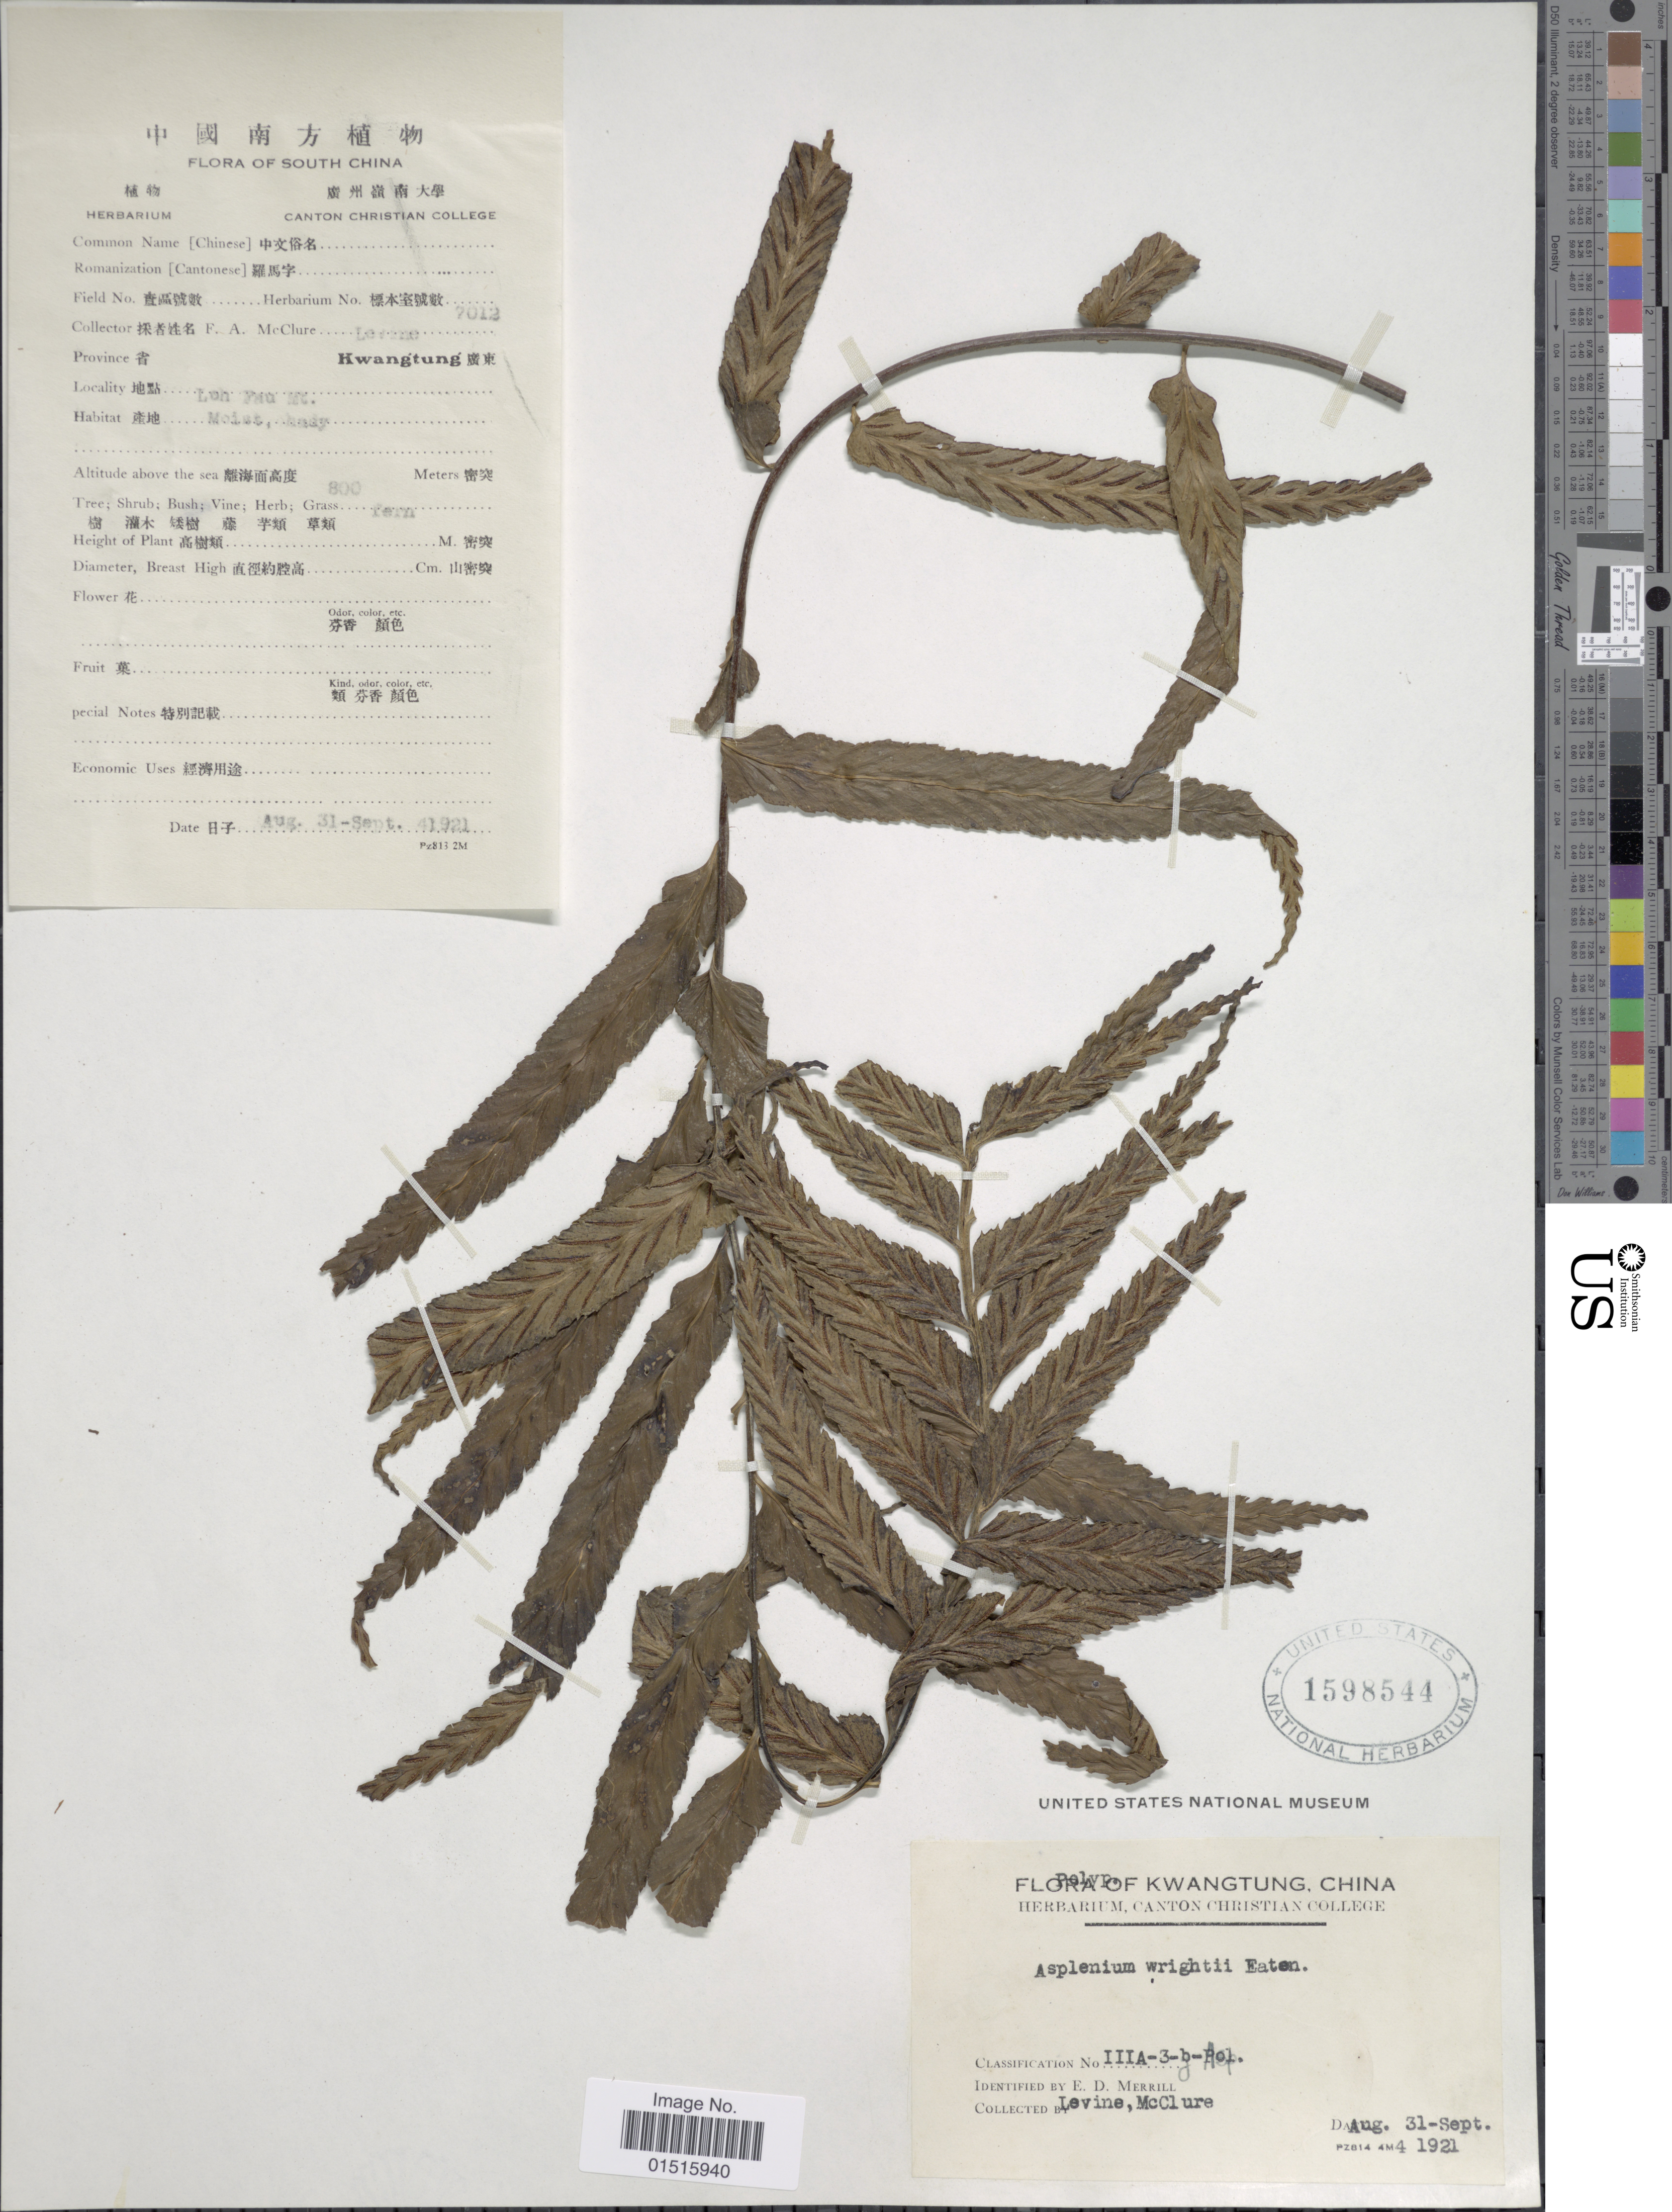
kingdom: Plantae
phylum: Tracheophyta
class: Polypodiopsida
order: Polypodiales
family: Aspleniaceae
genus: Asplenium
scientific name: Asplenium wrightii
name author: D.C. Eaton ex Hook.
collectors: L. McClure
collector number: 7012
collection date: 1921-08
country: China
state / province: Guangdong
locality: Long Pau [interpreted] Mt.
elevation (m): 800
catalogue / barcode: US 1598544